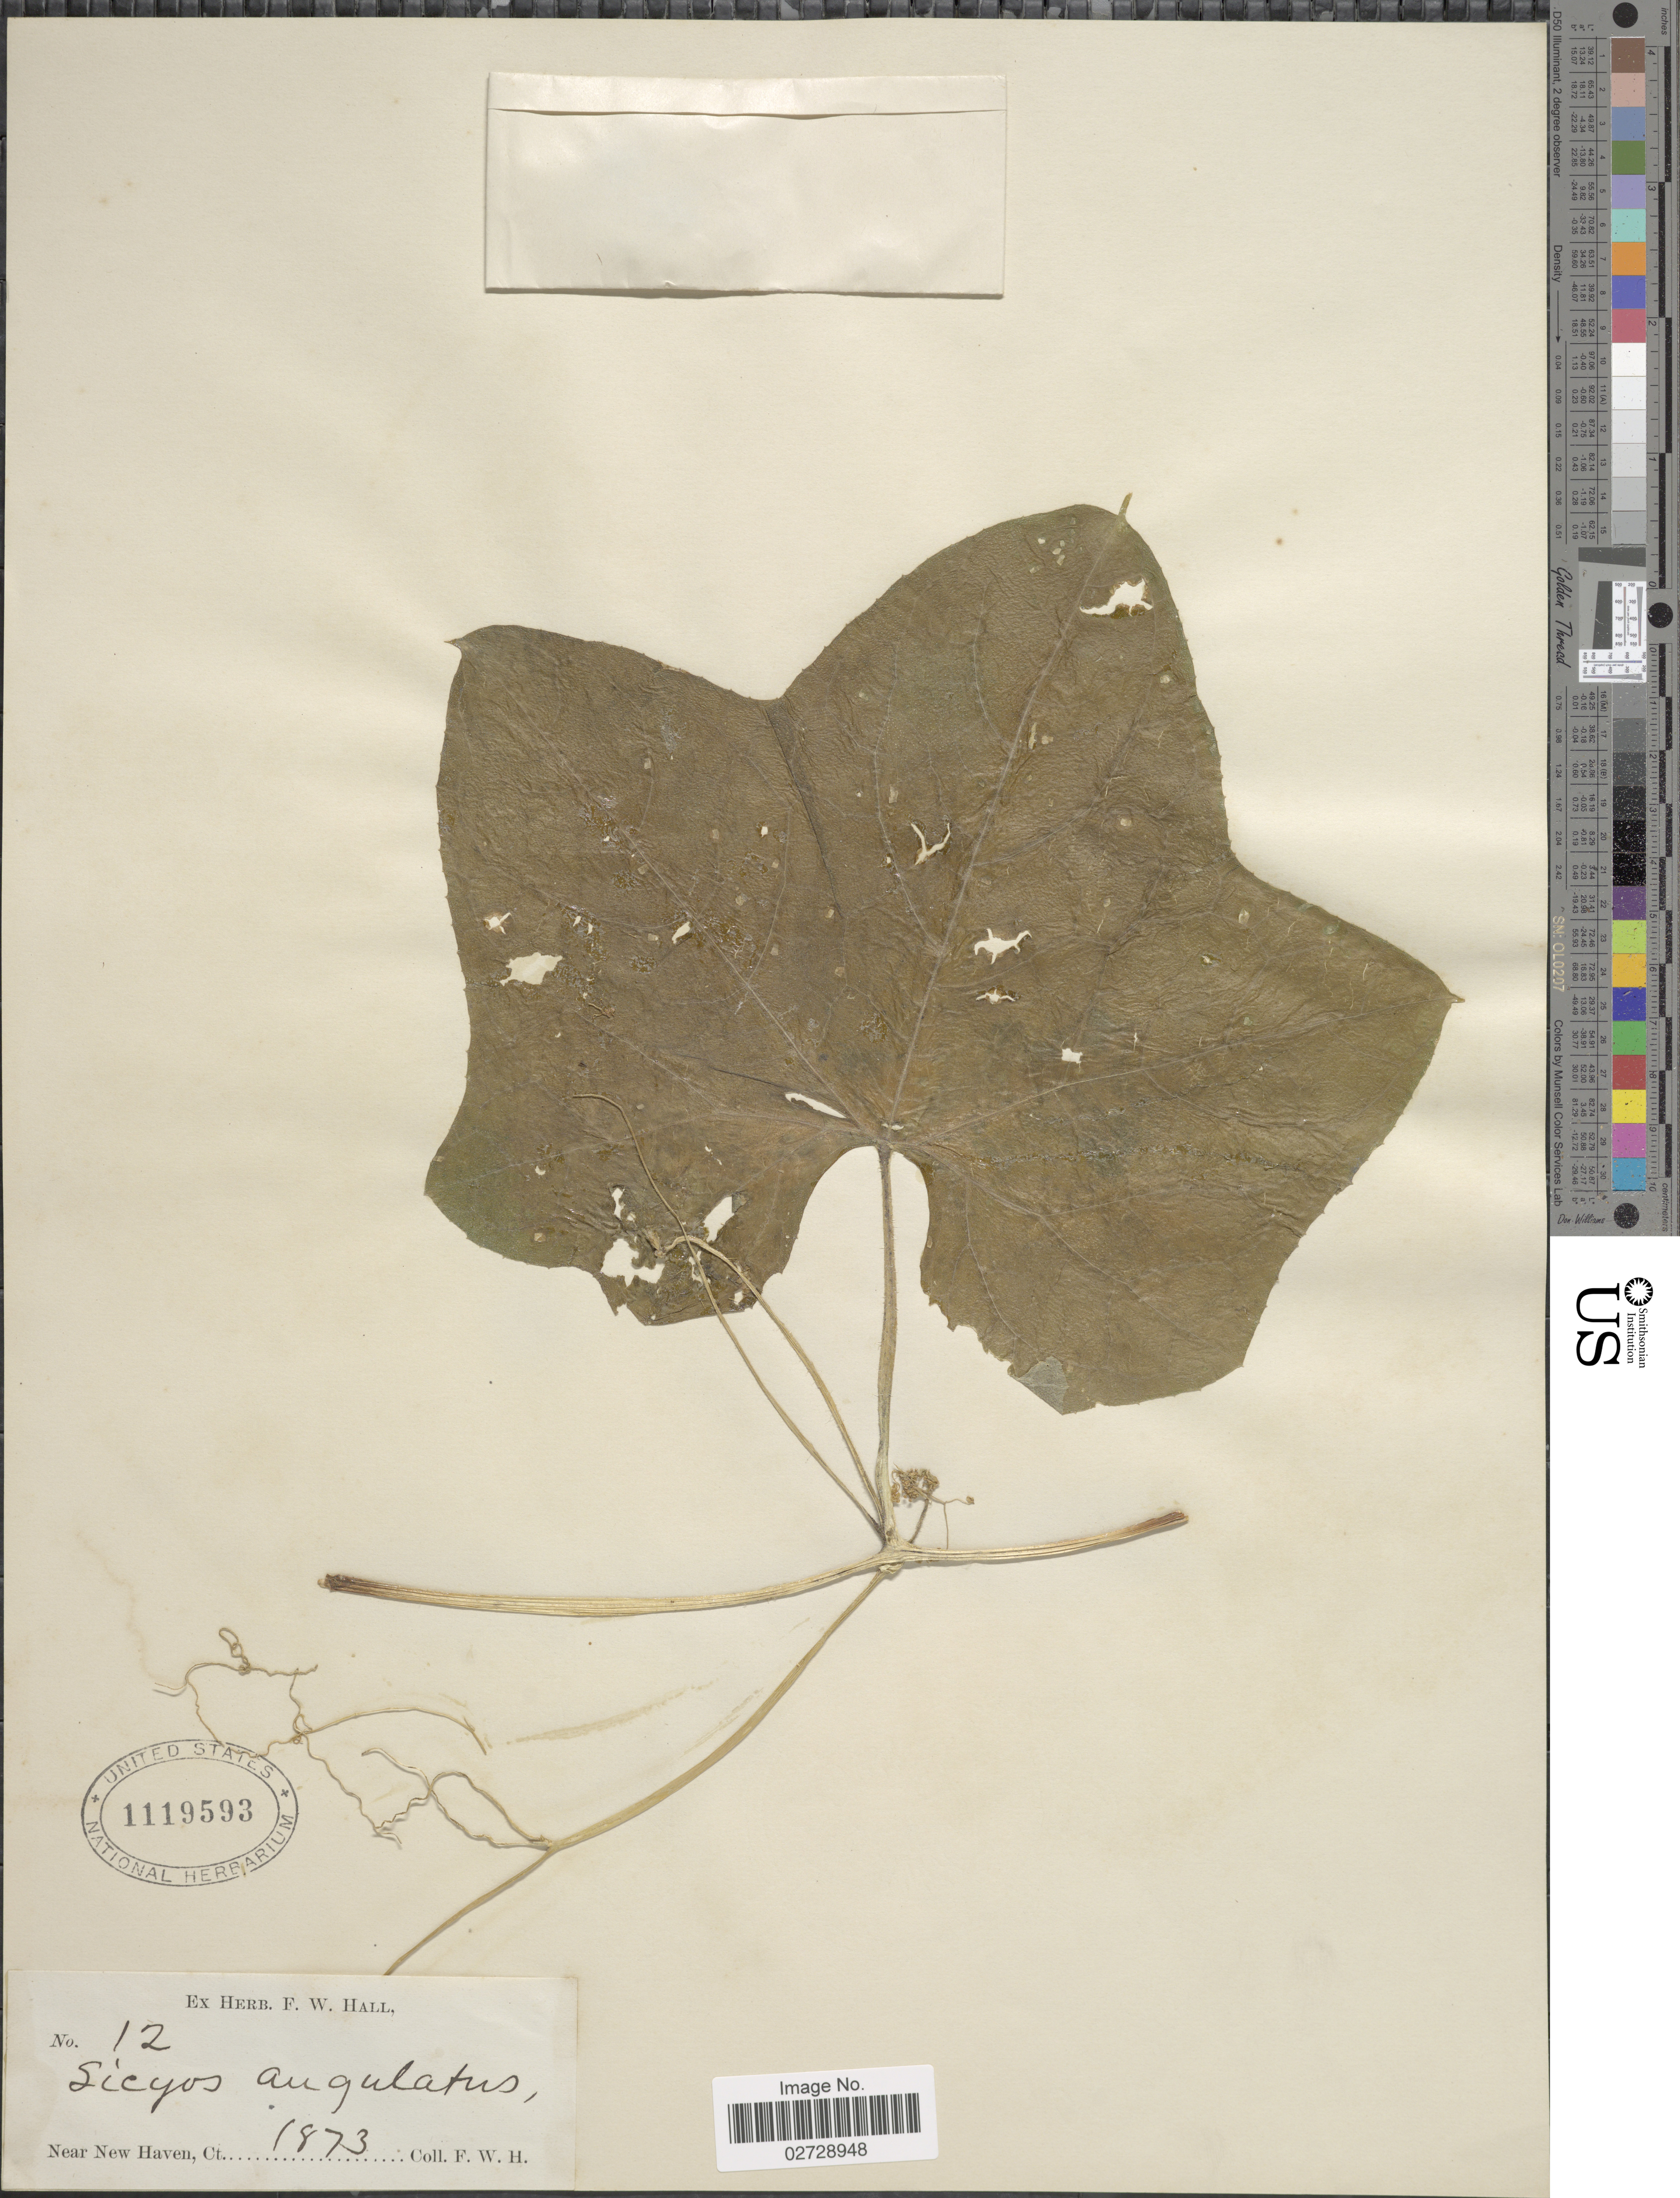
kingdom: Plantae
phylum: Tracheophyta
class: Magnoliopsida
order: Cucurbitales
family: Cucurbitaceae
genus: Sicyos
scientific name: Sicyos angulatus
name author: L.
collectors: F. Hall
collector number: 12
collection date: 1873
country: United States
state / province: Connecticut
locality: Near New Haven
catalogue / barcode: US 1119593